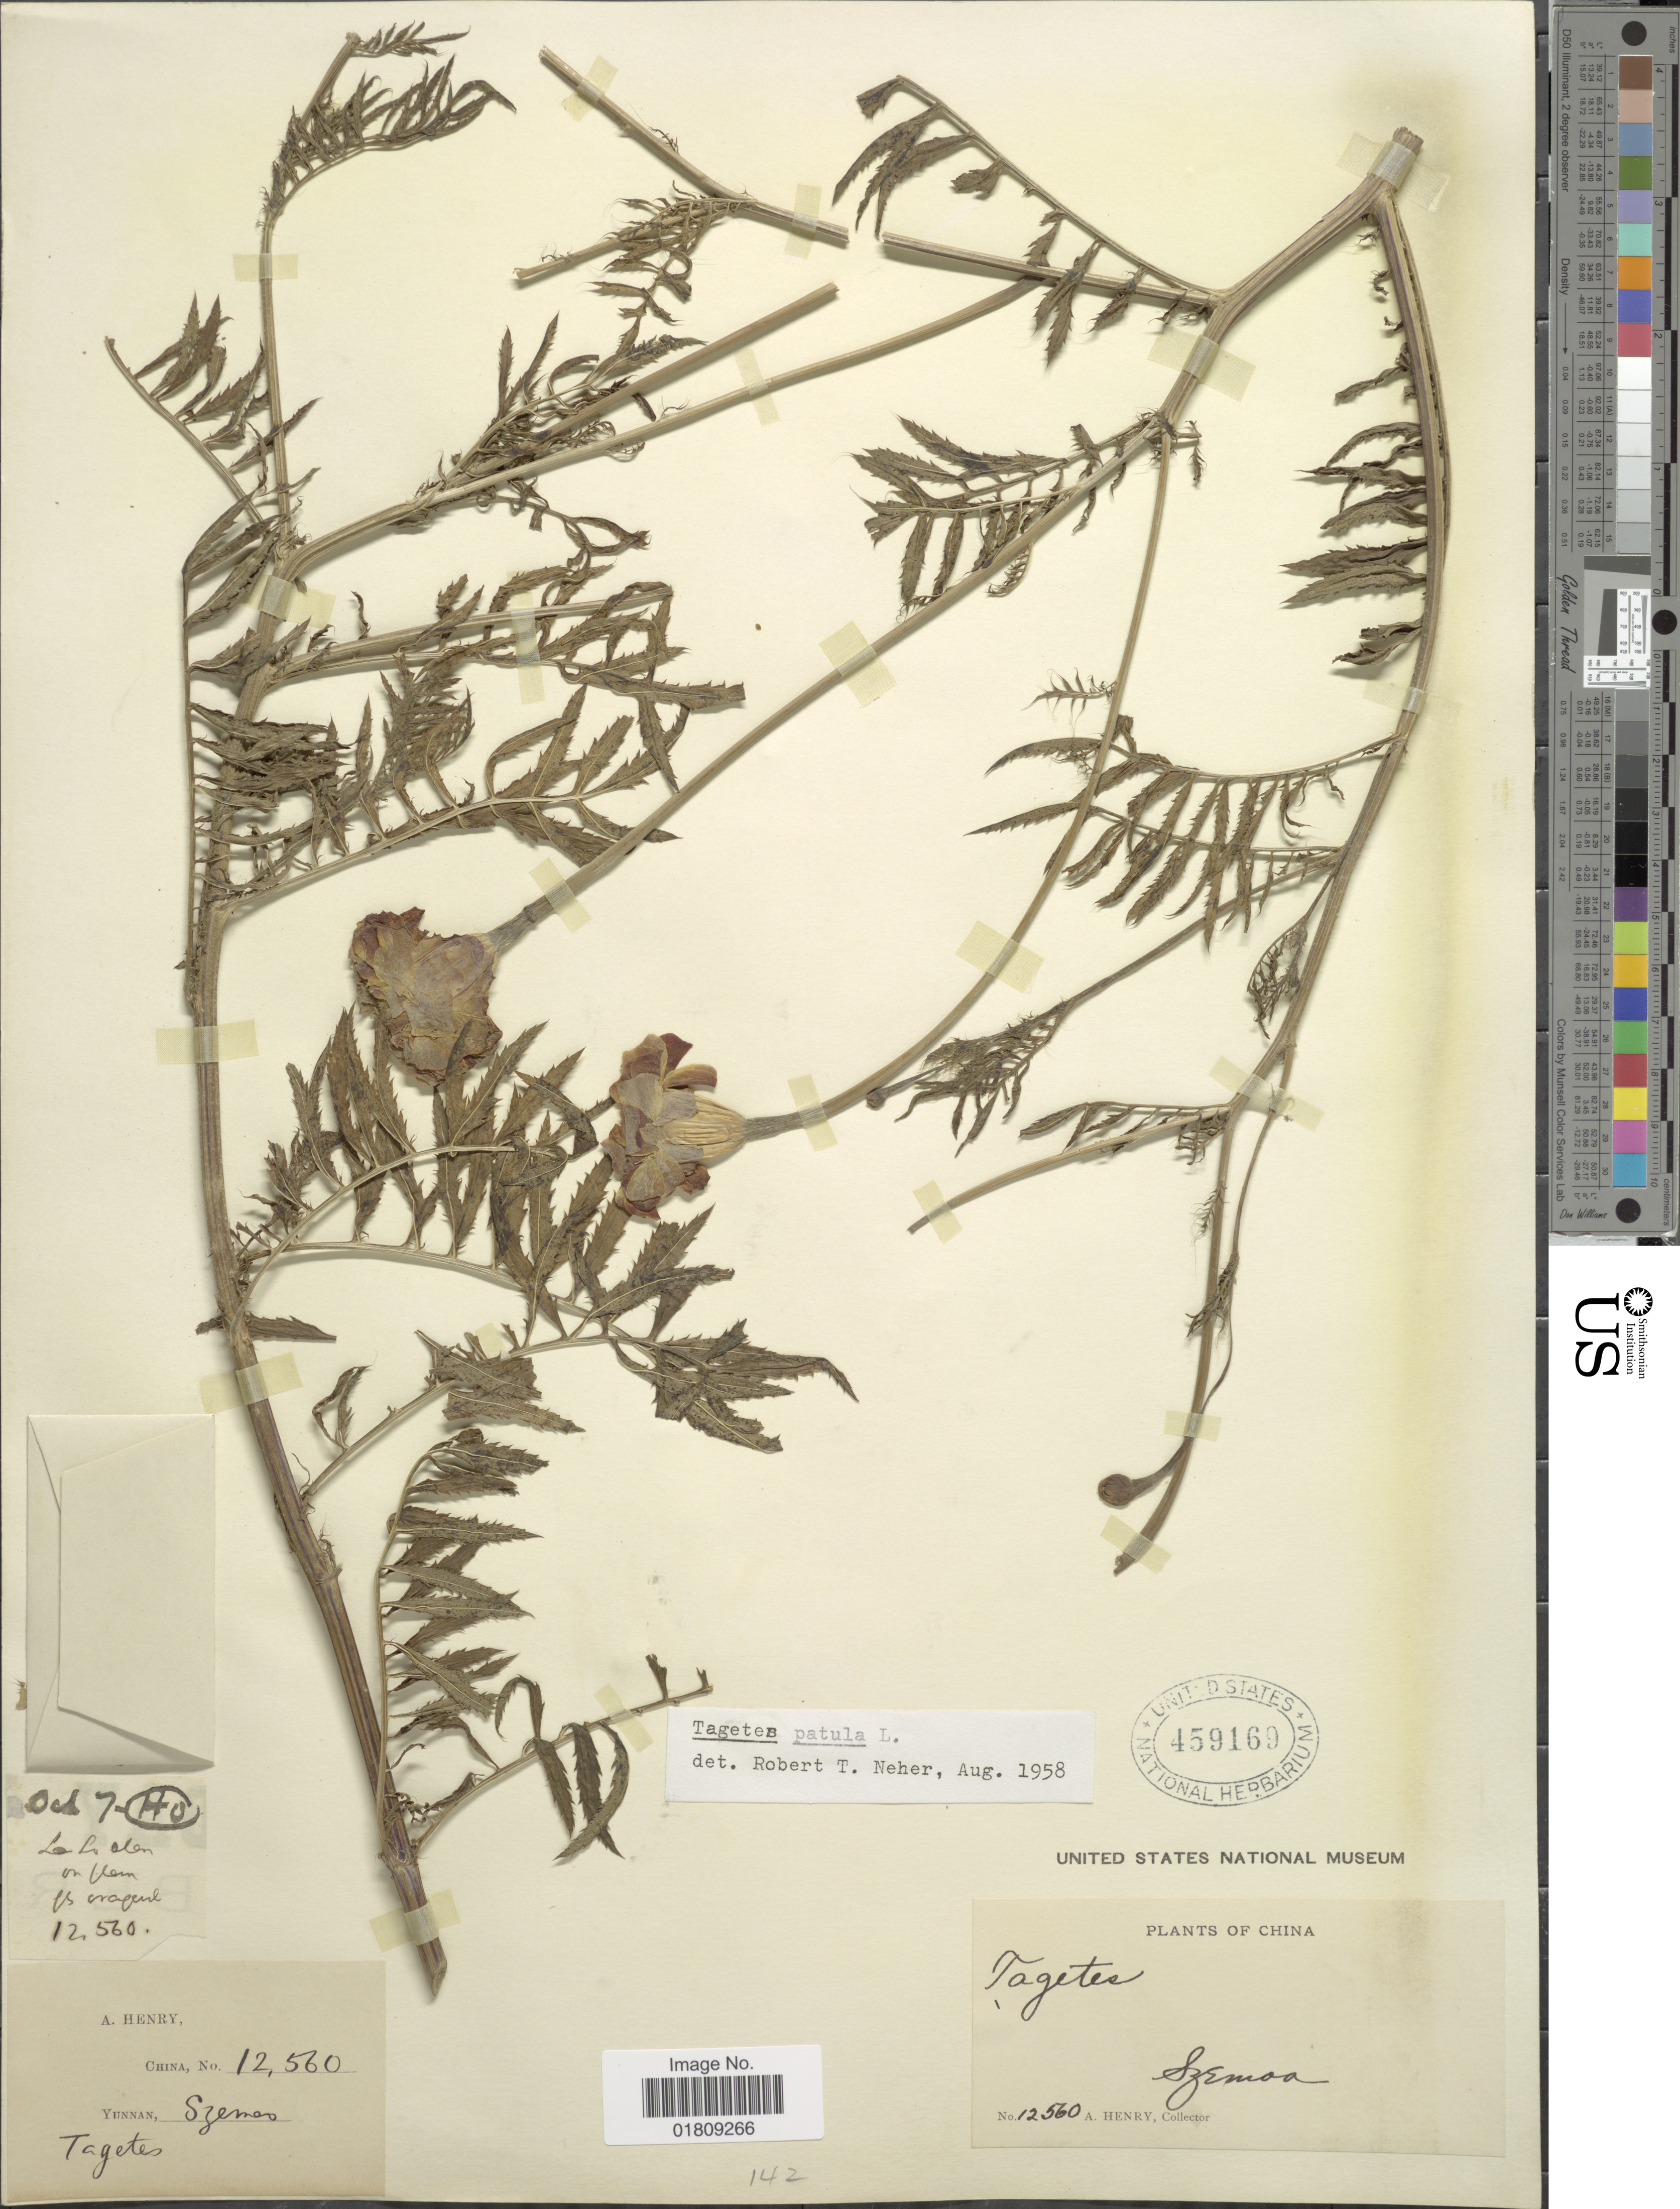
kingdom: Plantae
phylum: Tracheophyta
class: Magnoliopsida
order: Asterales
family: Asteraceae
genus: Tagetes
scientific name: Tagetes patula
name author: L.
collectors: A. Henry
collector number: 12560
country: China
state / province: Yunnan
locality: Szemoa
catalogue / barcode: US 459169